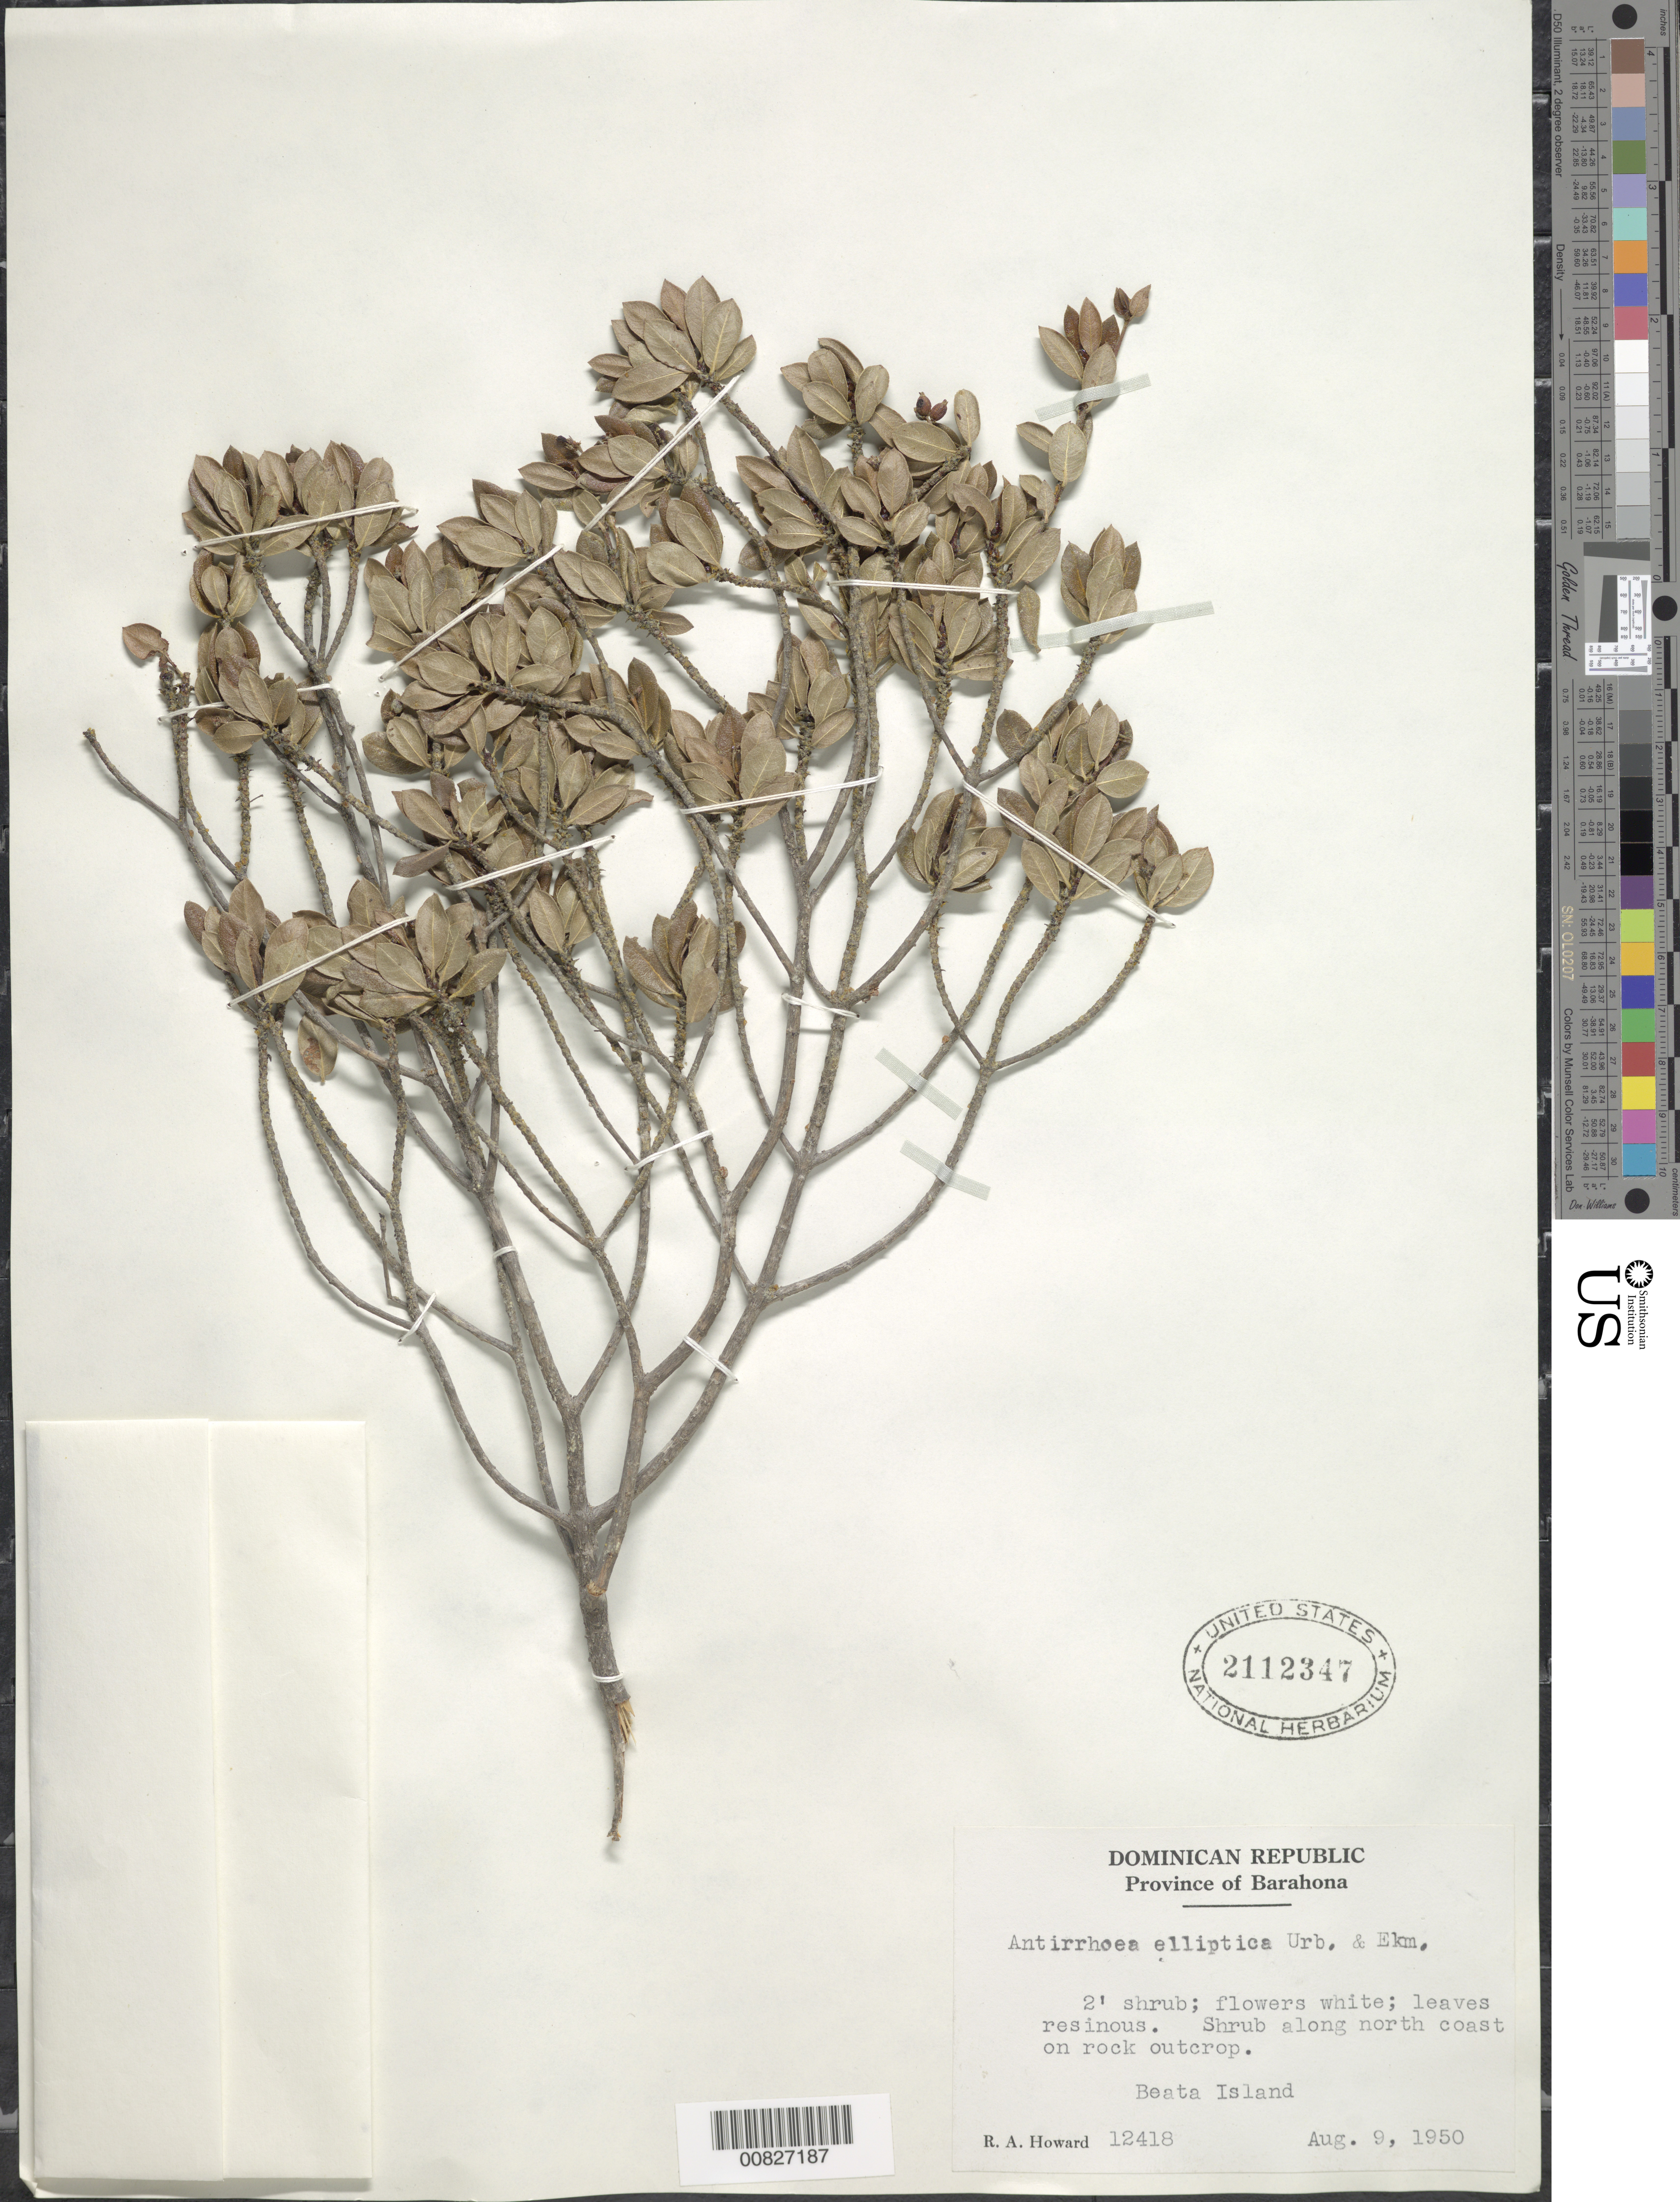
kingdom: Plantae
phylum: Tracheophyta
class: Magnoliopsida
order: Gentianales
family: Rubiaceae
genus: Stenostomum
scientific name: Stenostomum ellipticum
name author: (Urb. & Ekman) Borhidi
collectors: R. A. Howard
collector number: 12418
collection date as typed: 09 Aug 1950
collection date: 1950-08-09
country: Dominican Republic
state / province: Barahona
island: Isla Beata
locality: Along north coast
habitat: On rock outcrop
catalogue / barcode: US 2112347